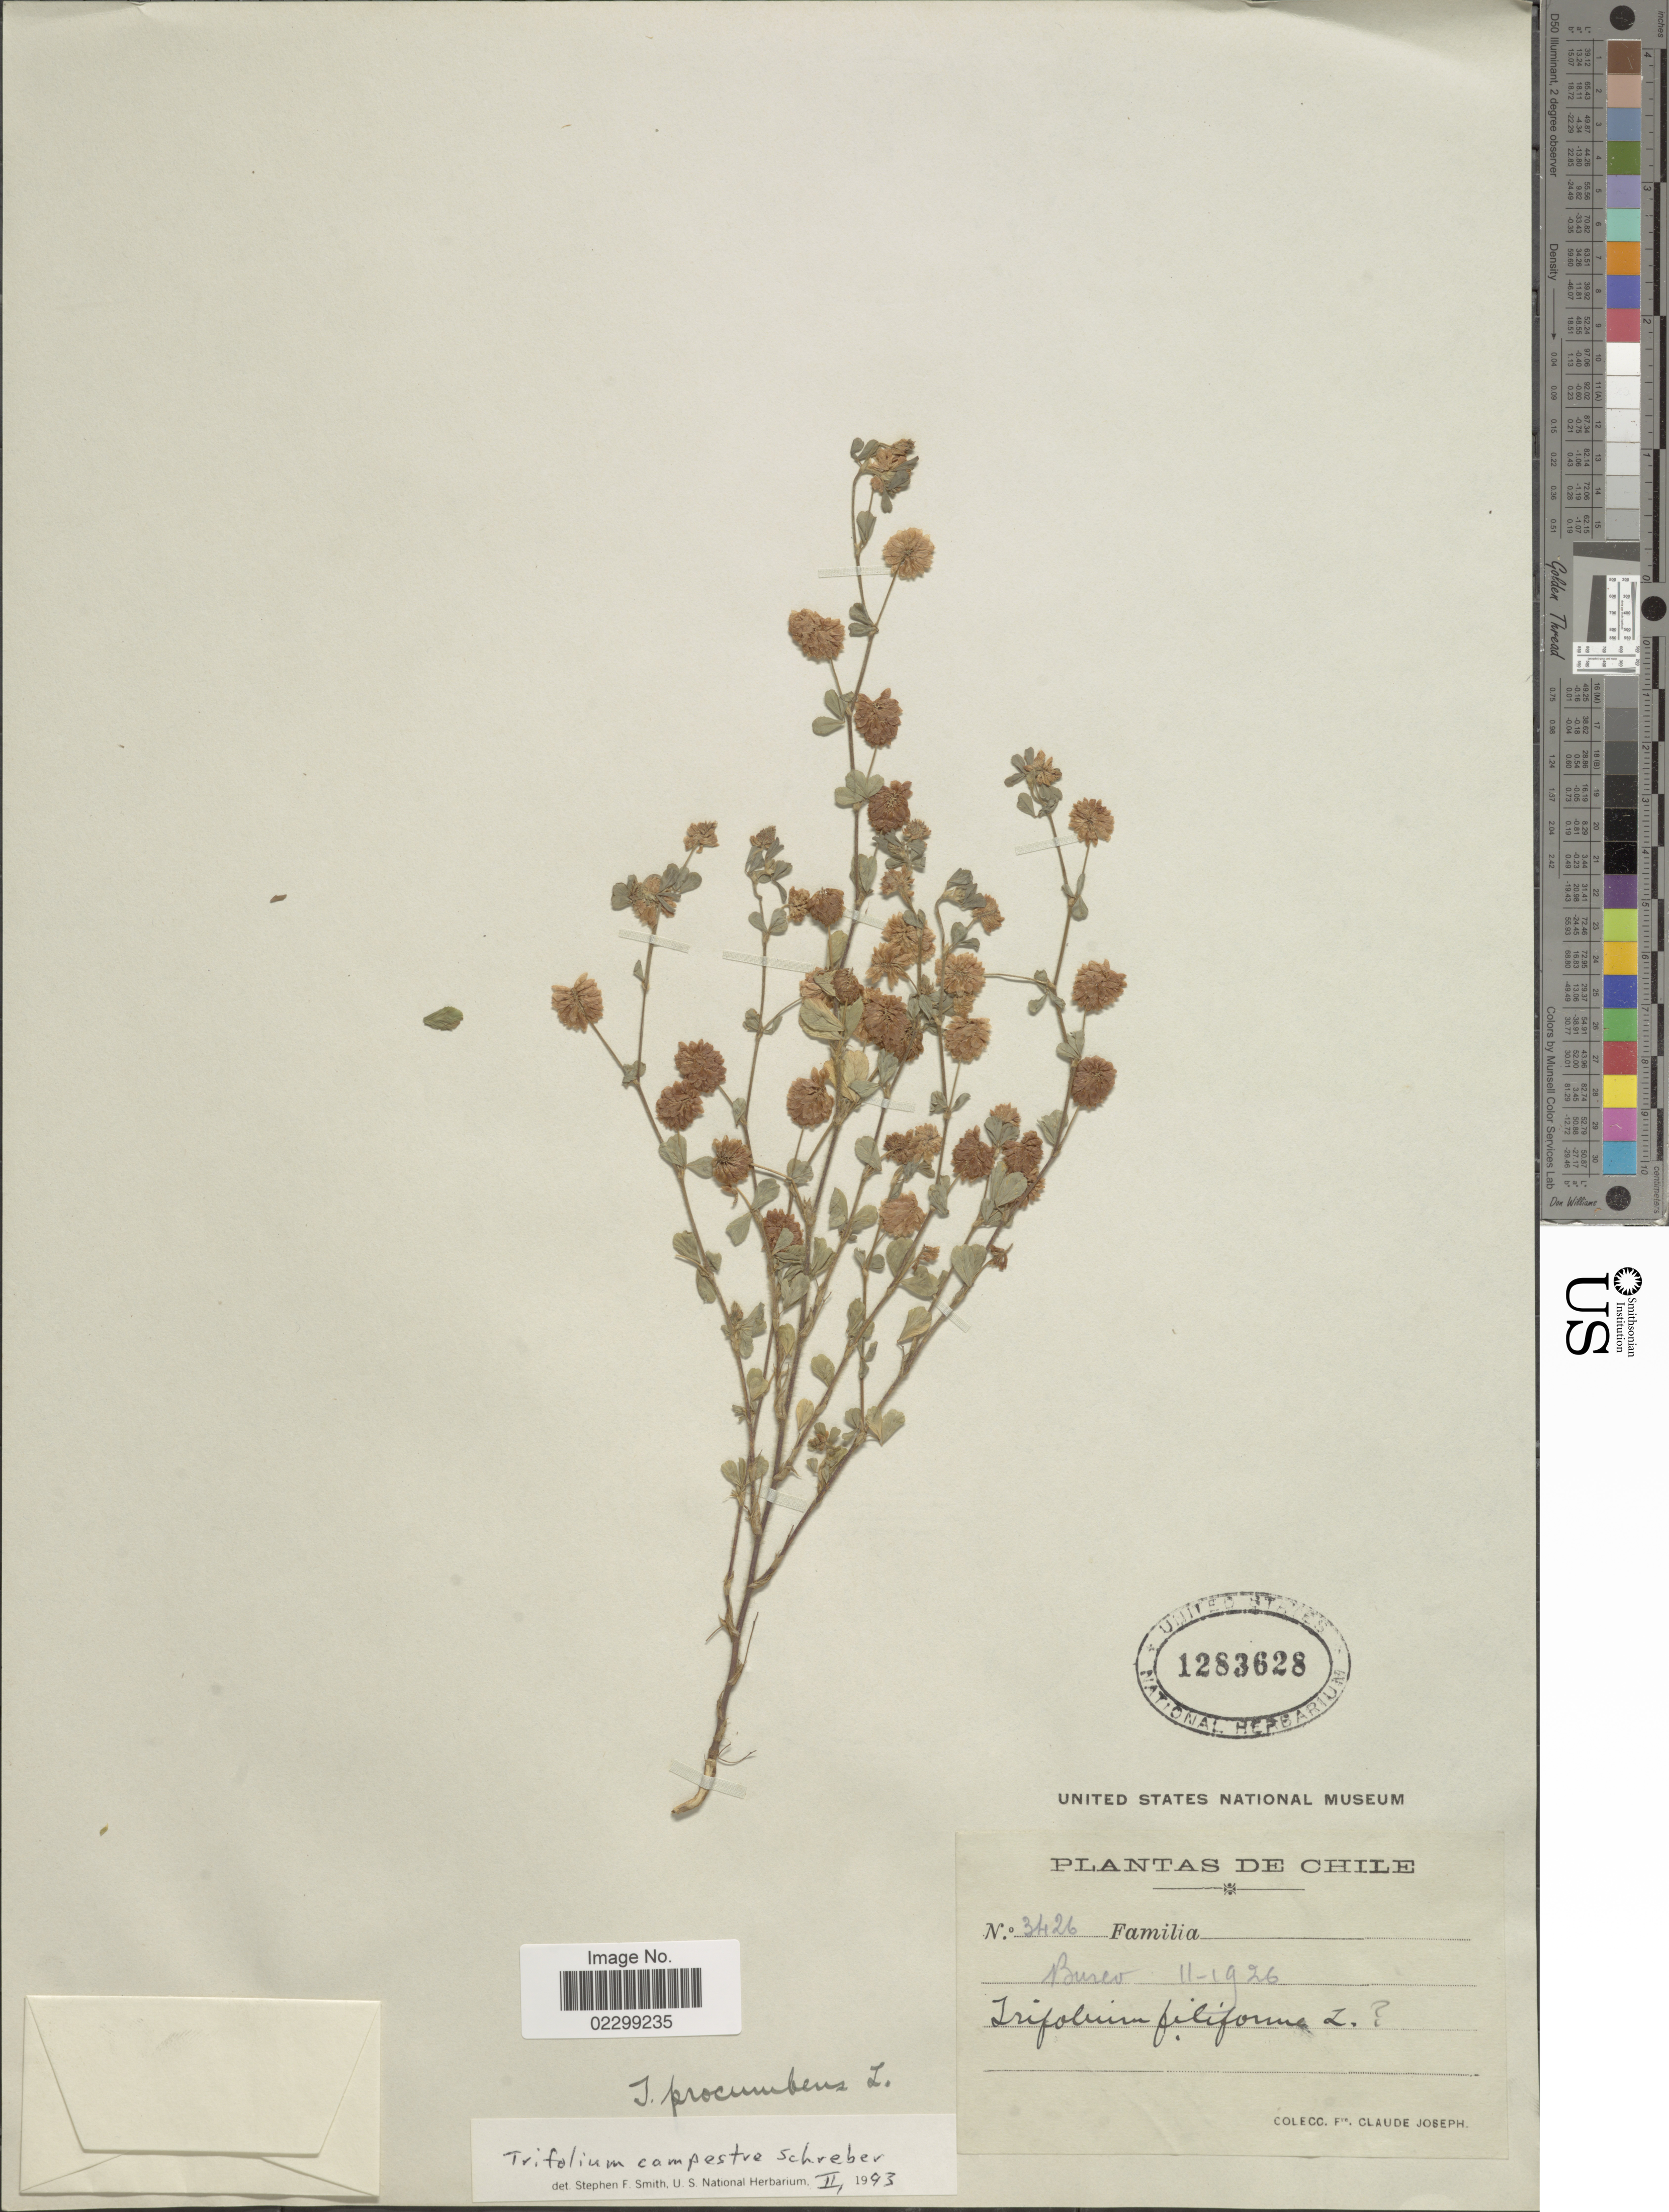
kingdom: Plantae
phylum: Tracheophyta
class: Magnoliopsida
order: Fabales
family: Fabaceae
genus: Trifolium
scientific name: Trifolium campestre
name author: Schreb.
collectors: Bro. Claude-Joseph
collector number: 3426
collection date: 1926-11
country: Chile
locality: Bureo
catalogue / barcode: US 1283628